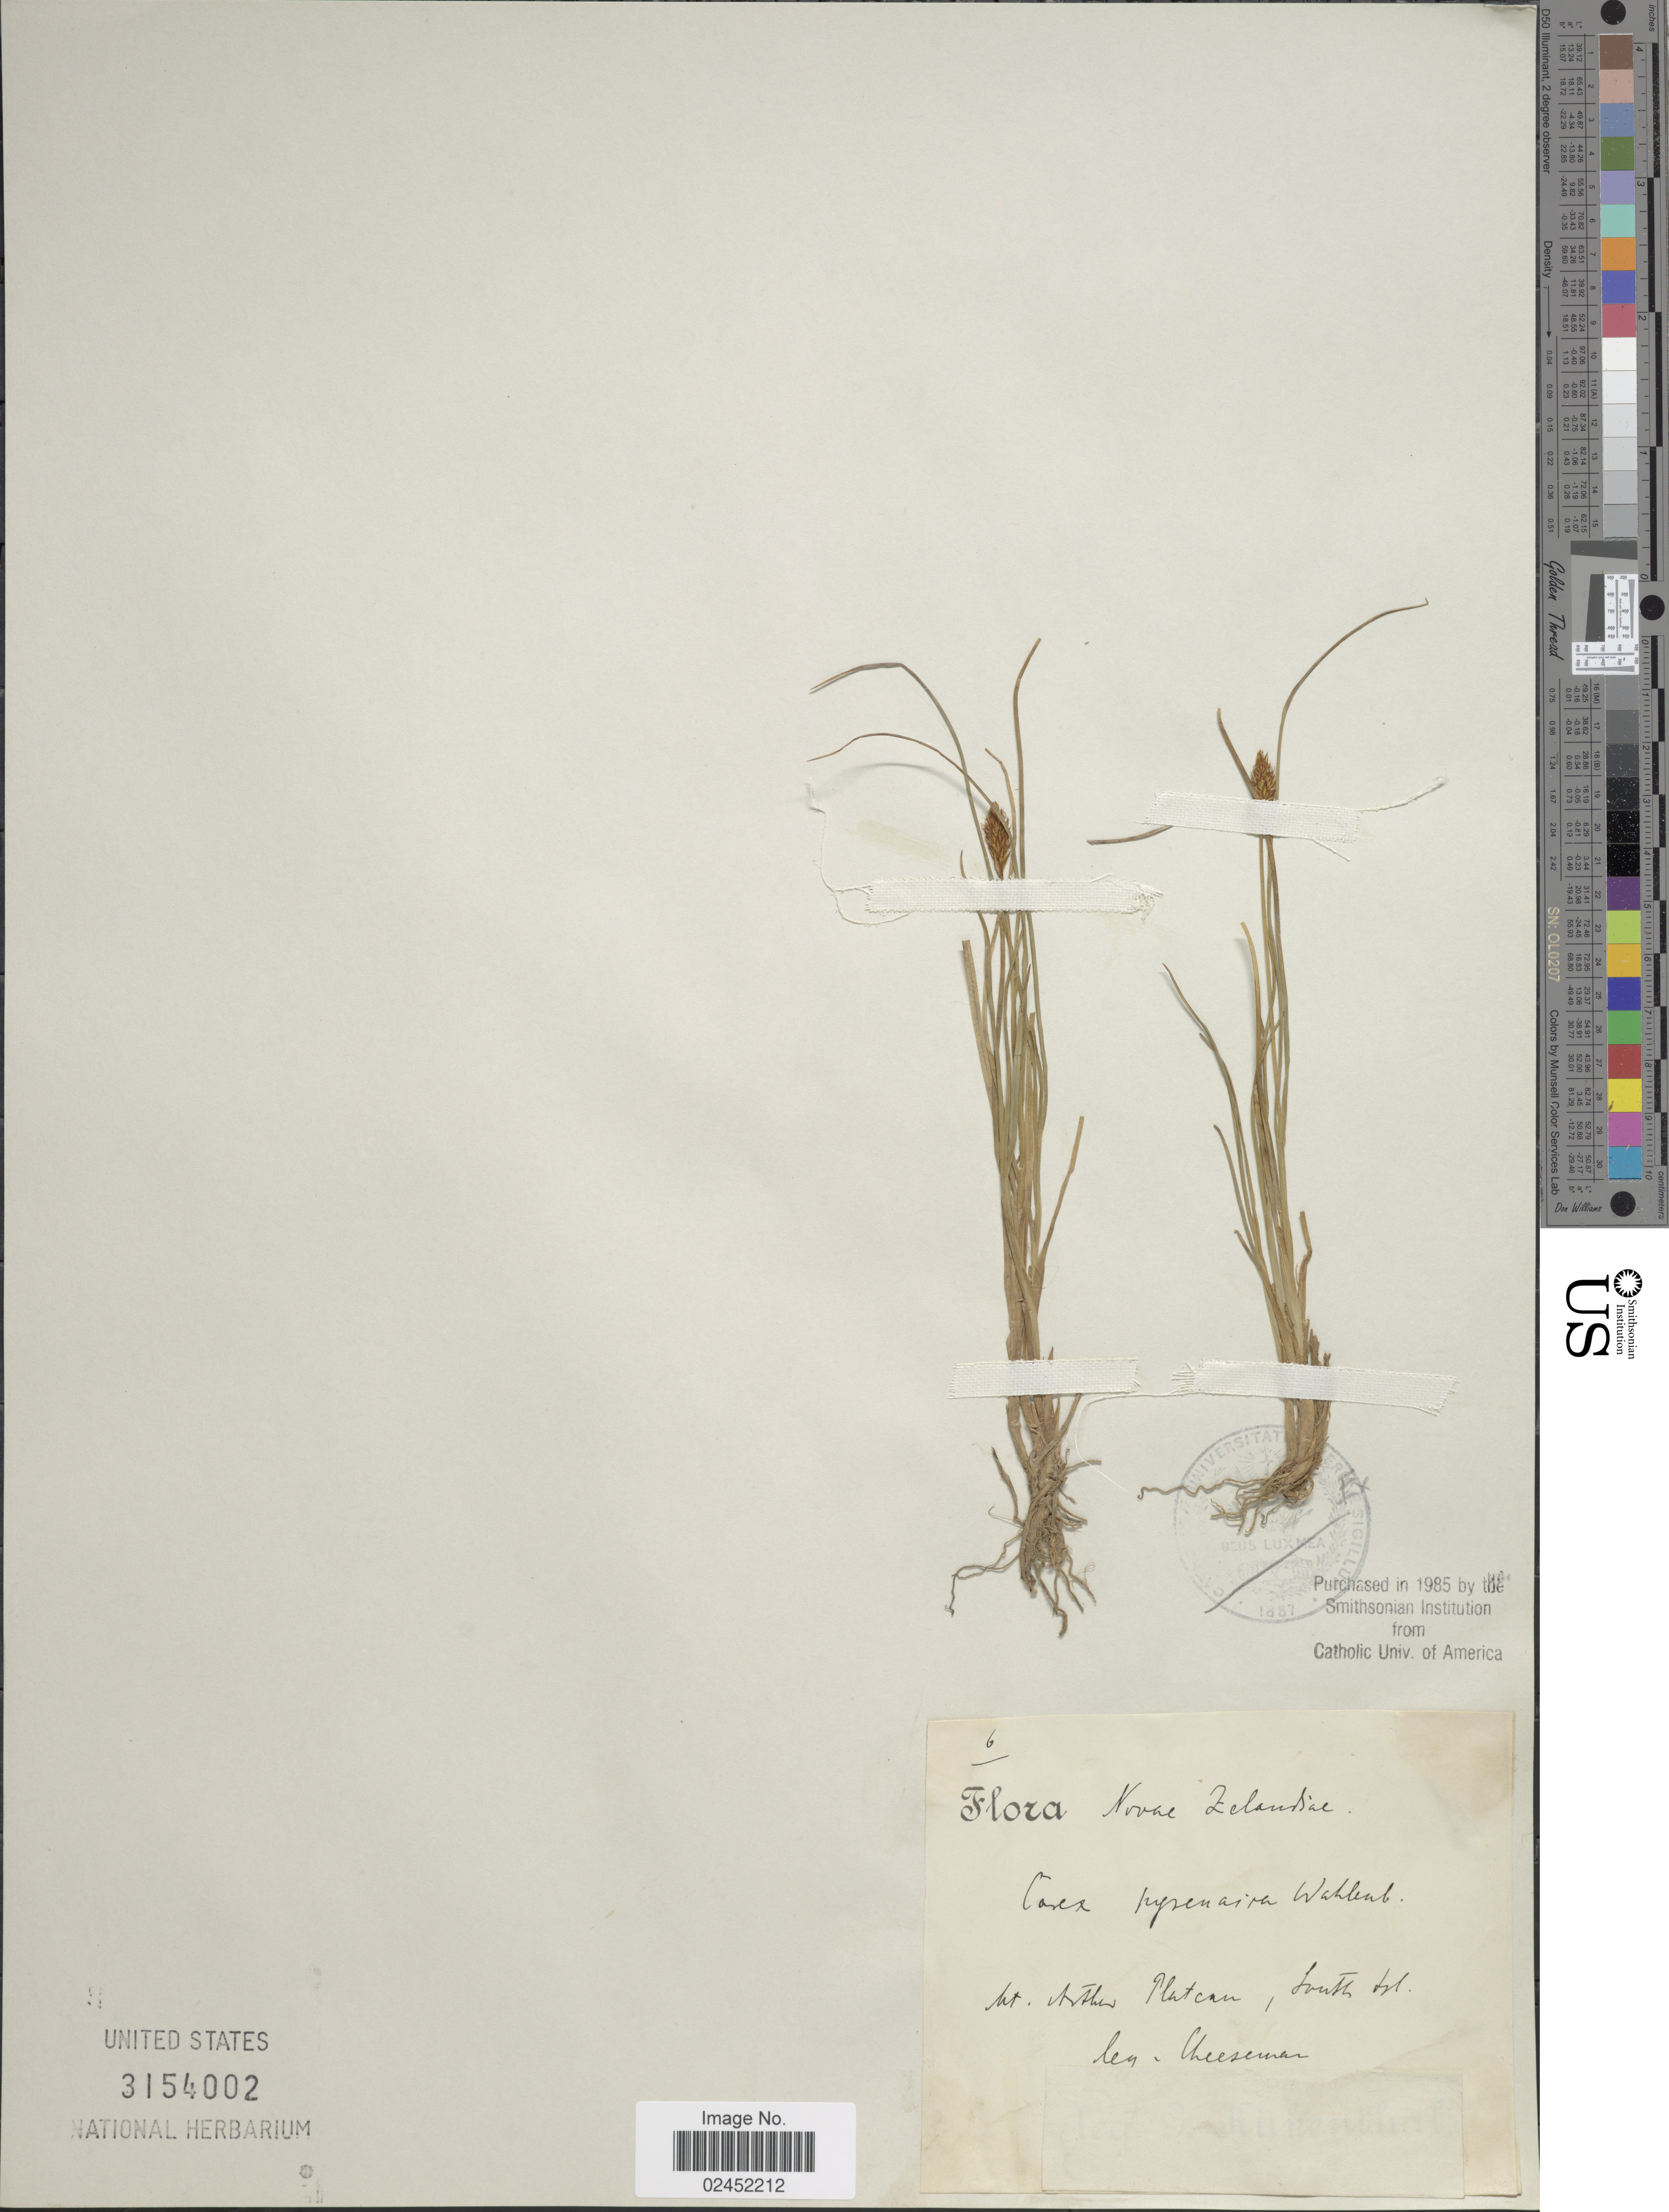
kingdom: Plantae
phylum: Tracheophyta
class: Liliopsida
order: Poales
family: Cyperaceae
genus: Carex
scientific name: Carex pyrenaica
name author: Wahlenb.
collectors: Cheeseman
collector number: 6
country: New Zealand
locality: Mt. Arthur Plateau, South Isl. Novae Zelandiae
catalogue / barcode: US 3154002